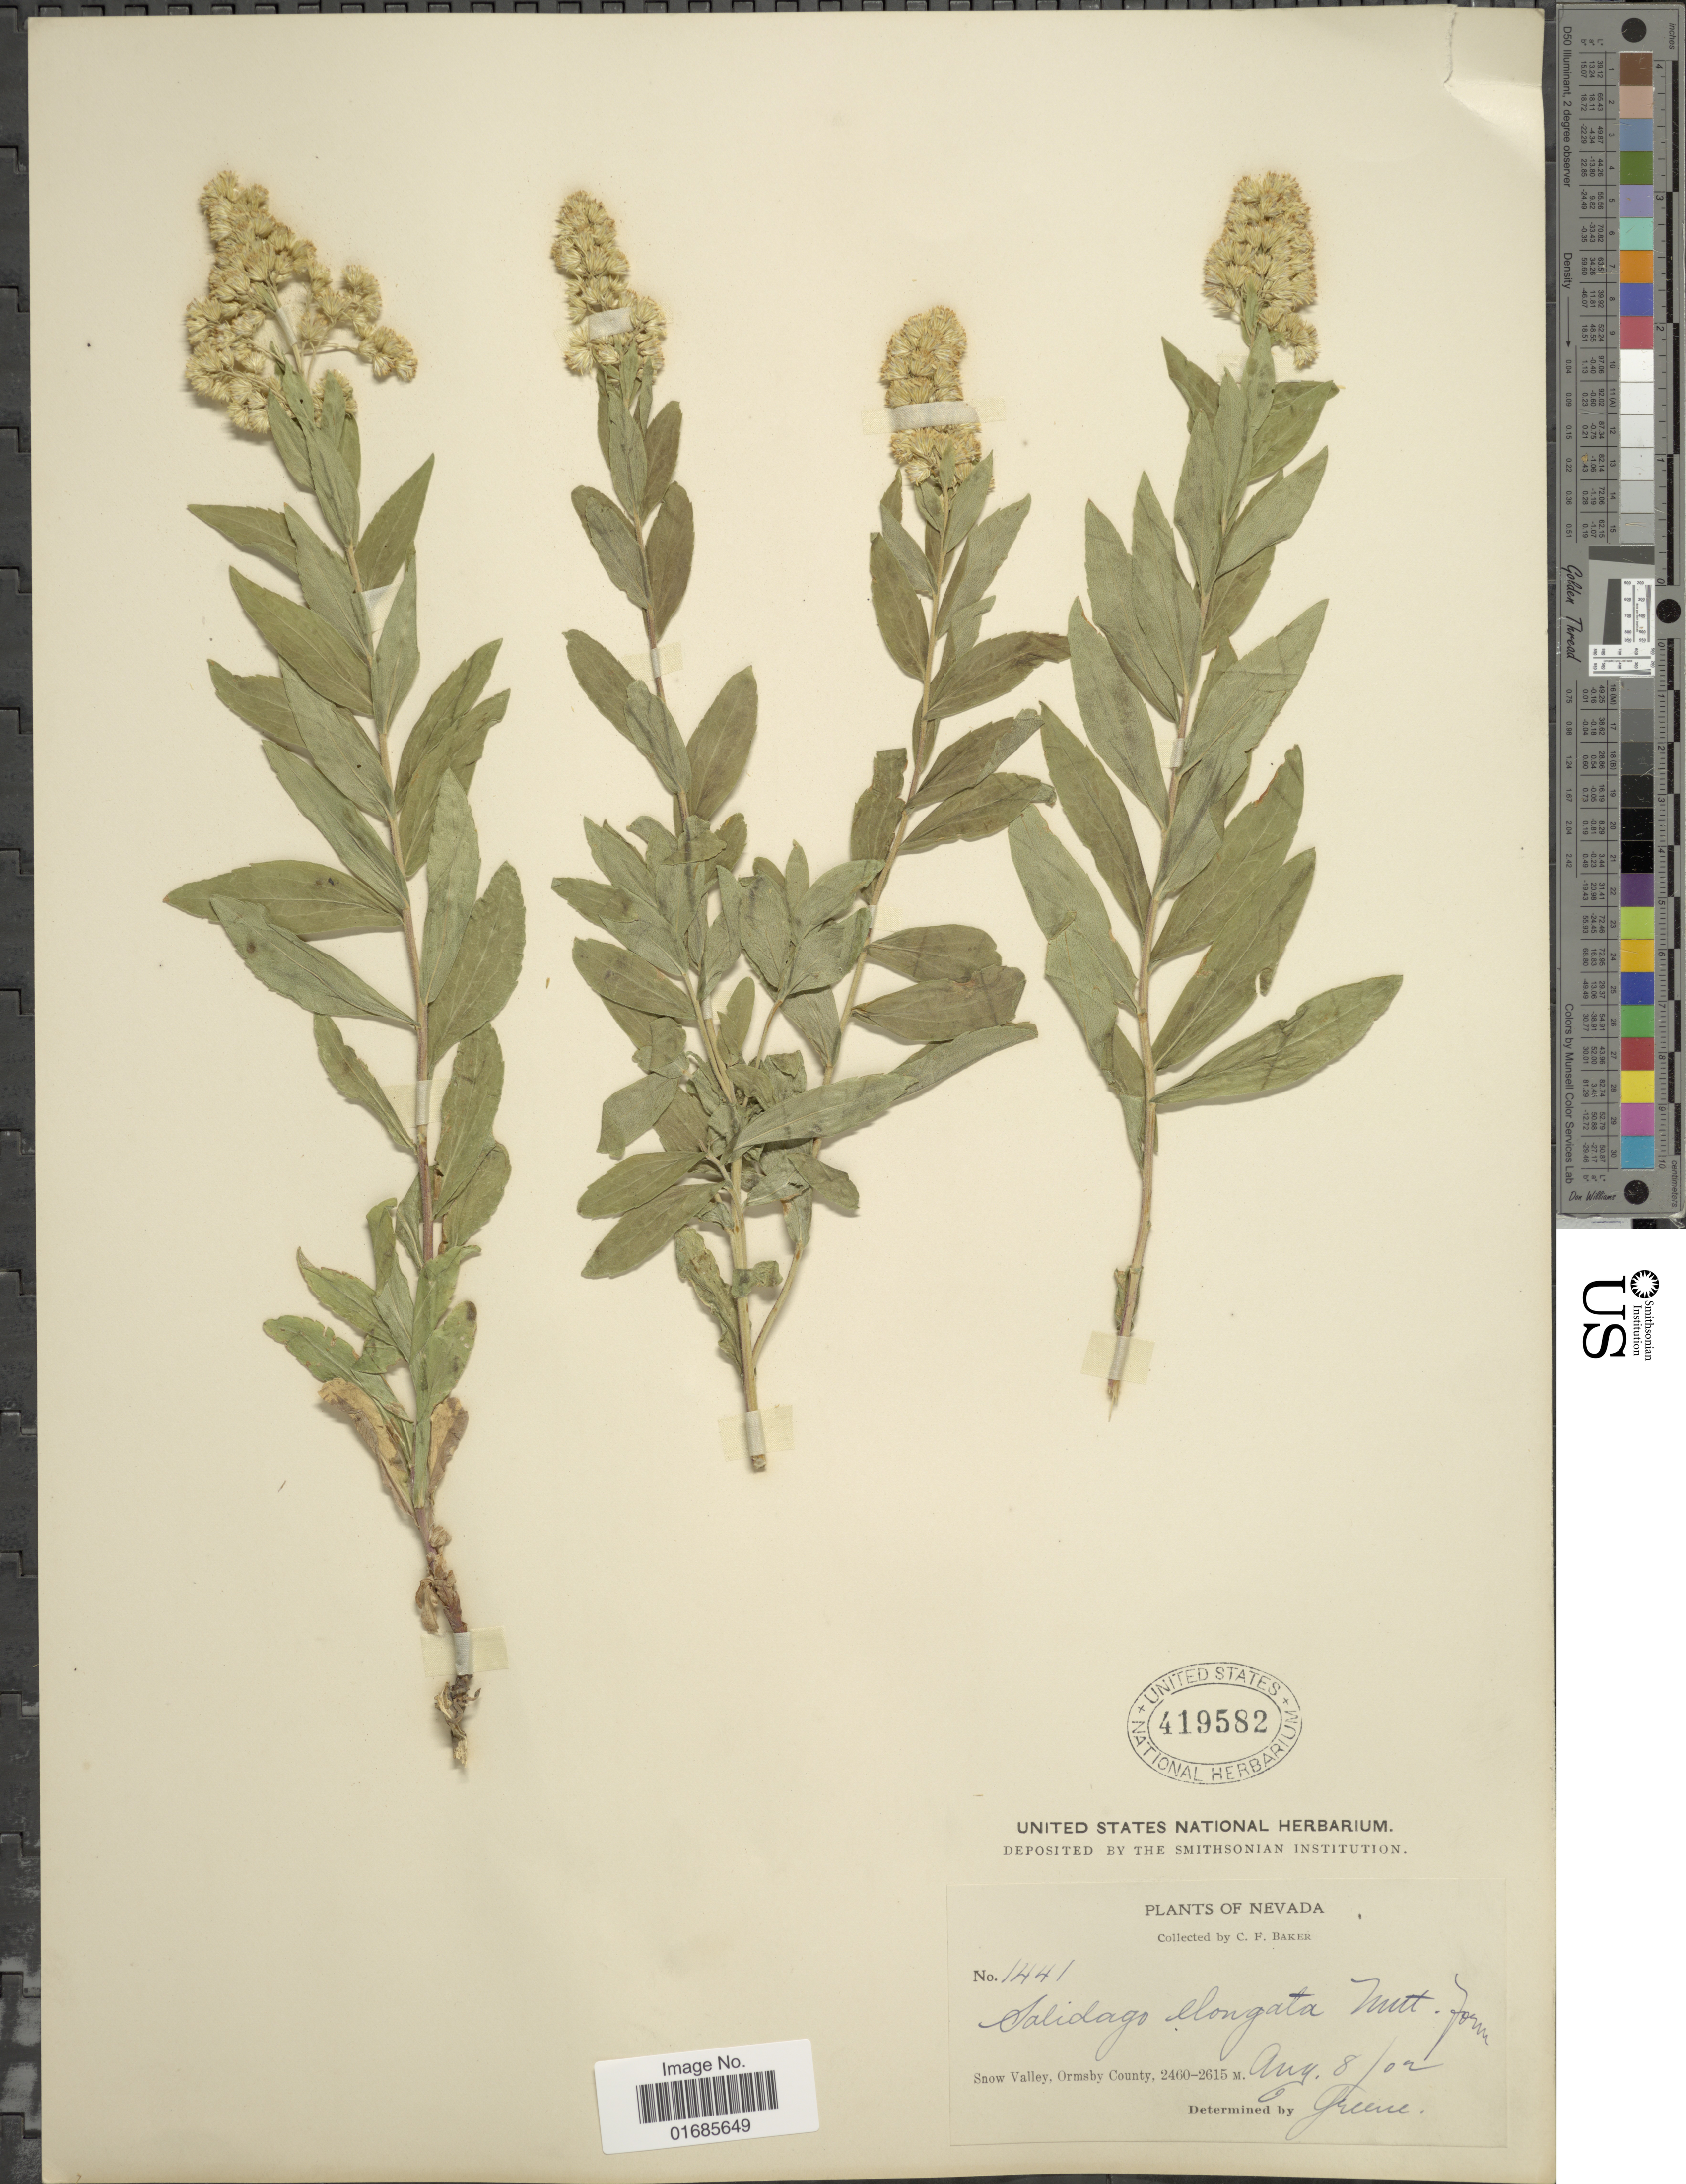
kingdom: Plantae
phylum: Tracheophyta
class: Magnoliopsida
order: Asterales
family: Asteraceae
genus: Solidago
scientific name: Solidago canadensis var. salebrosa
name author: (Piper) M.E. Jones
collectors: C. F. Baker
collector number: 1441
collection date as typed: Transcribed d/m/y: 8/8/2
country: United States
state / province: Nevada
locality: Snow Valley, Ormsby County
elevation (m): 2460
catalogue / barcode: US 419582